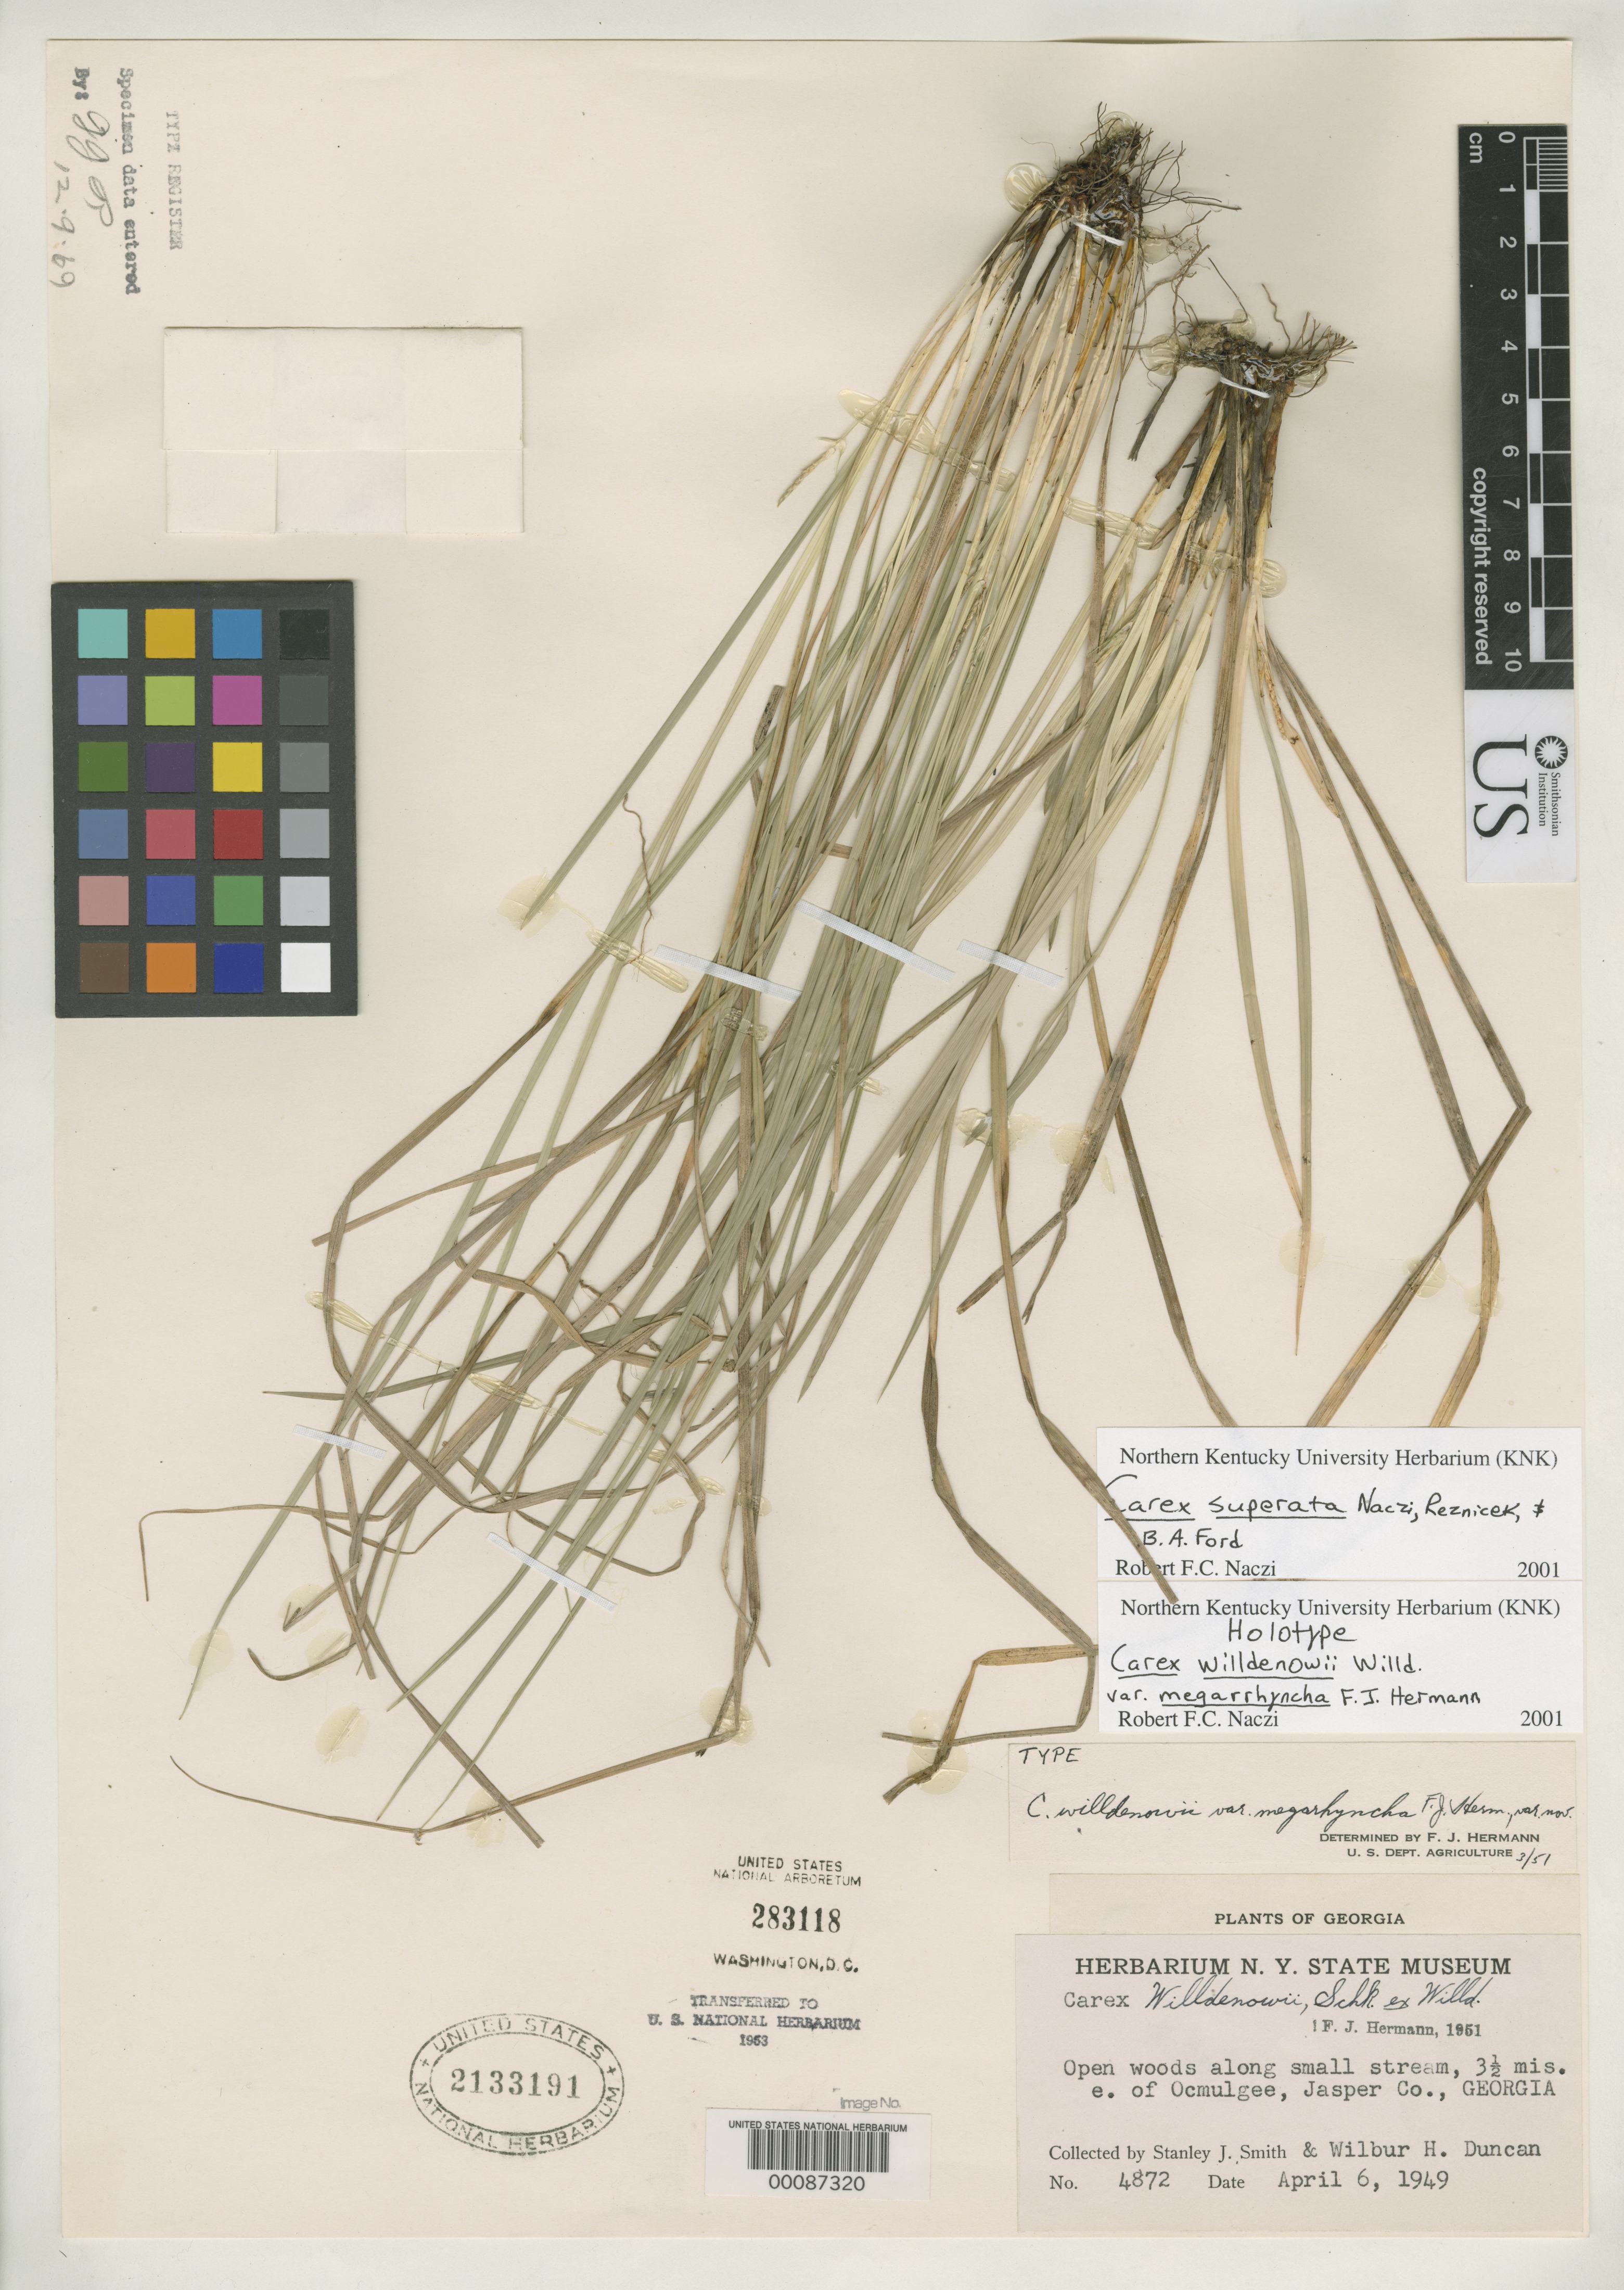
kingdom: Plantae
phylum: Tracheophyta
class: Liliopsida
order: Poales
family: Cyperaceae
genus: Carex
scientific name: Carex willdenowii var. megarrhyncha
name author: F.J. Herm.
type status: Holotype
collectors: S. Smith & W. H. Duncan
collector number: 4872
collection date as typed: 06 Apr 1949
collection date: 1949-04-06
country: United States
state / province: Georgia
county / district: Jasper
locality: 3 1/2 mi E of Ocmulgee.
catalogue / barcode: US 2133191